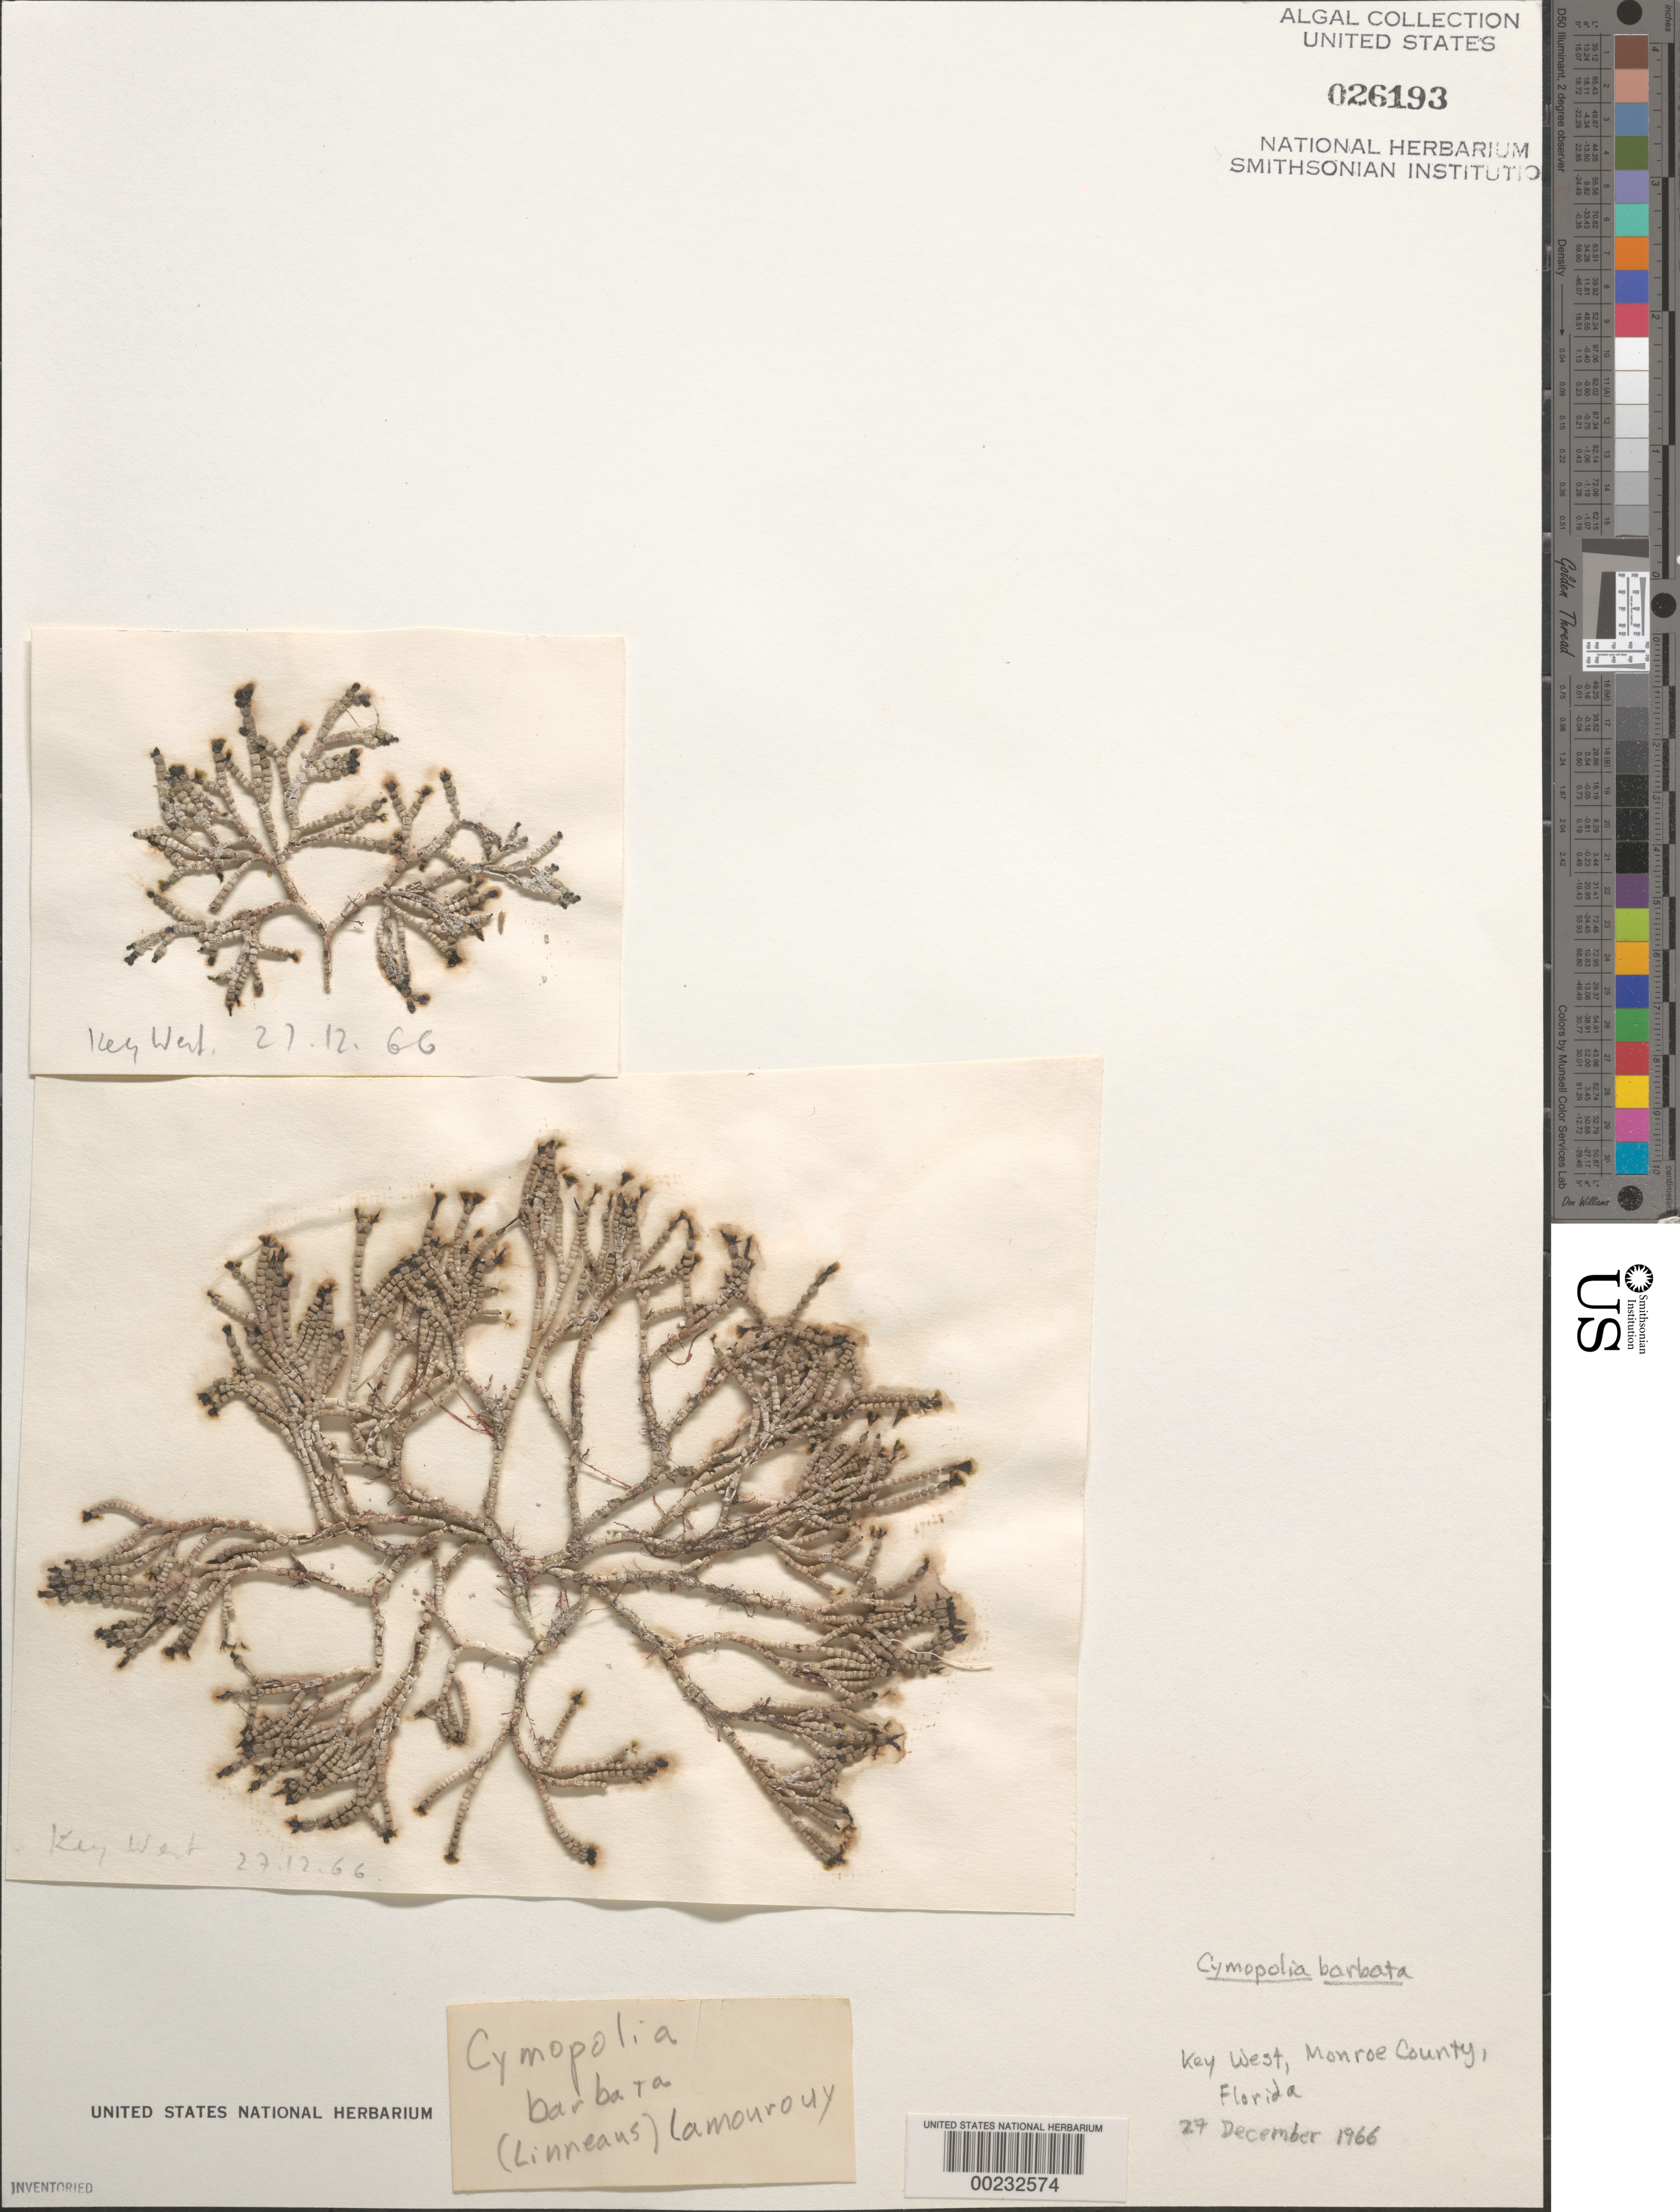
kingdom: Plantae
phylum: Chlorophyta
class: Ulvophyceae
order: Dasycladales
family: Dasycladaceae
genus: Cymopolia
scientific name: Cymopolia barbata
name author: (L.) J.V.Lamouroux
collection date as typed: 27 Dec 1966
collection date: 1966-12-27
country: United States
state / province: Florida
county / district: Monroe County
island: Key West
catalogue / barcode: US 26193